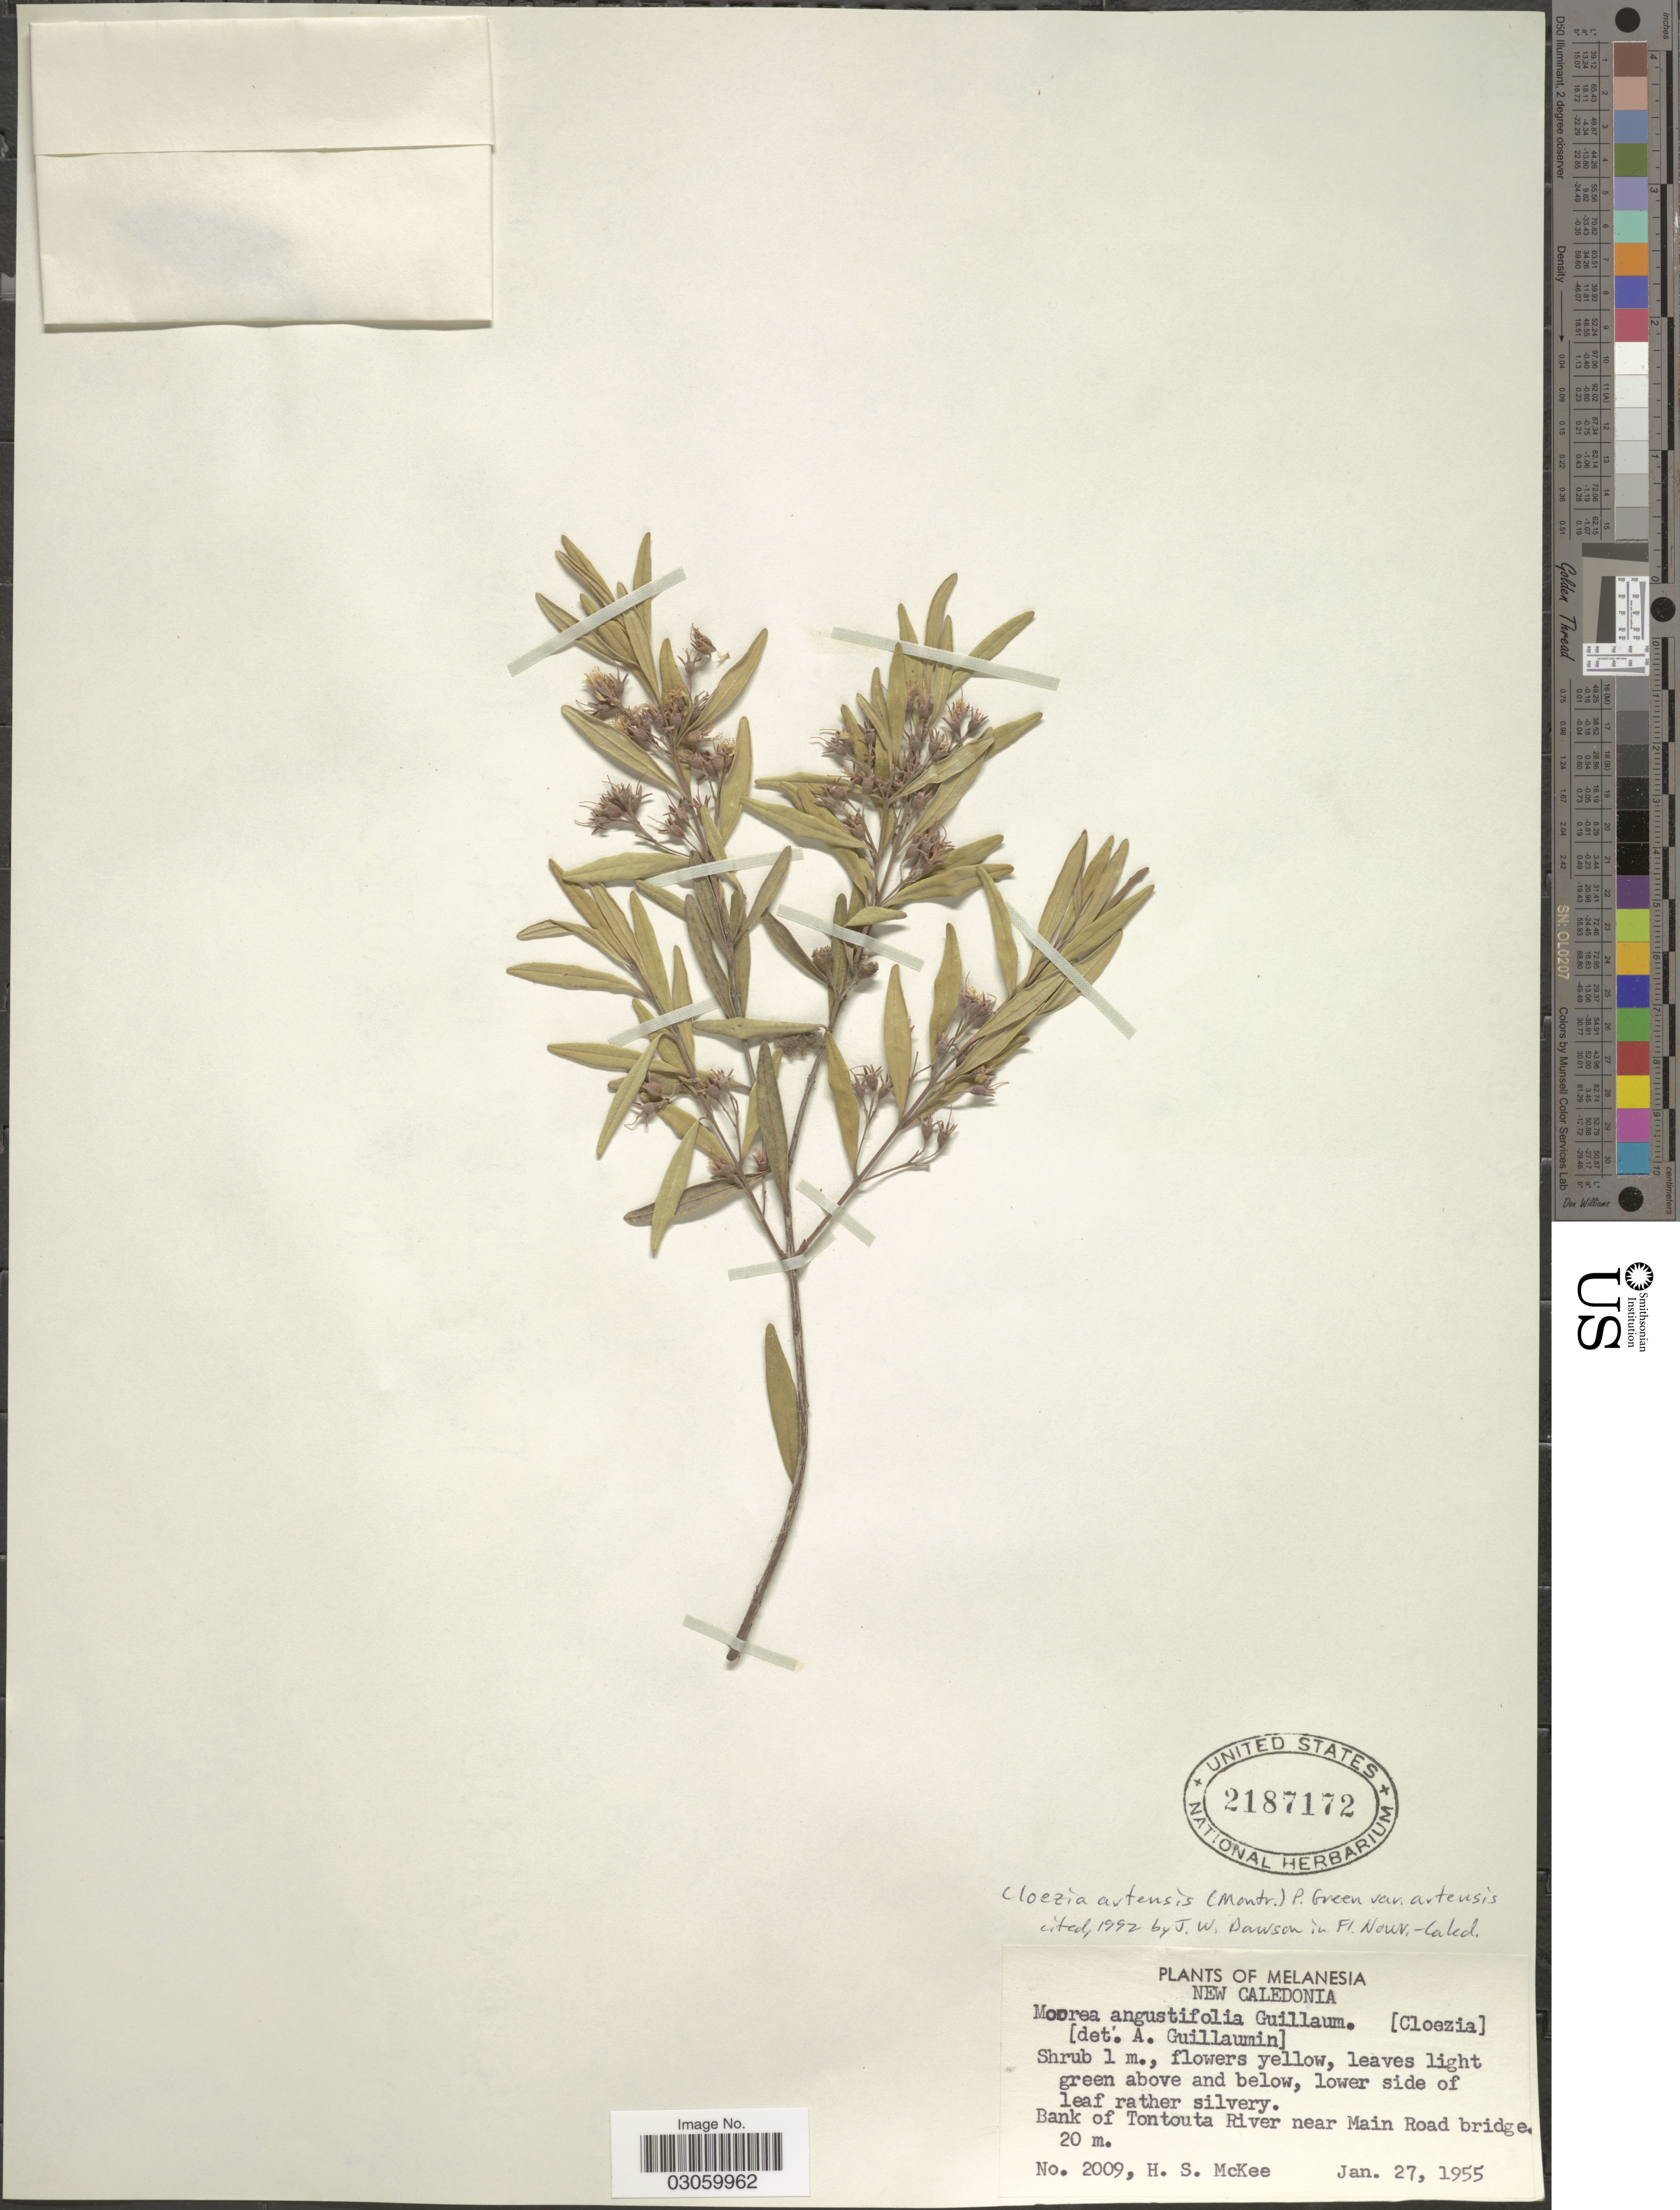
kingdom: Plantae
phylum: Tracheophyta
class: Magnoliopsida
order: Myrtales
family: Myrtaceae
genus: Cloezia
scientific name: Cloezia artensis var. artensis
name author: J.W. Dawson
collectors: H. S. McKee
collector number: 2009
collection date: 1955-01-27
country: New Caledonia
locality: Bank of Tontouta River near Main Road bridge.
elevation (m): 20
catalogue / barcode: US 2187172